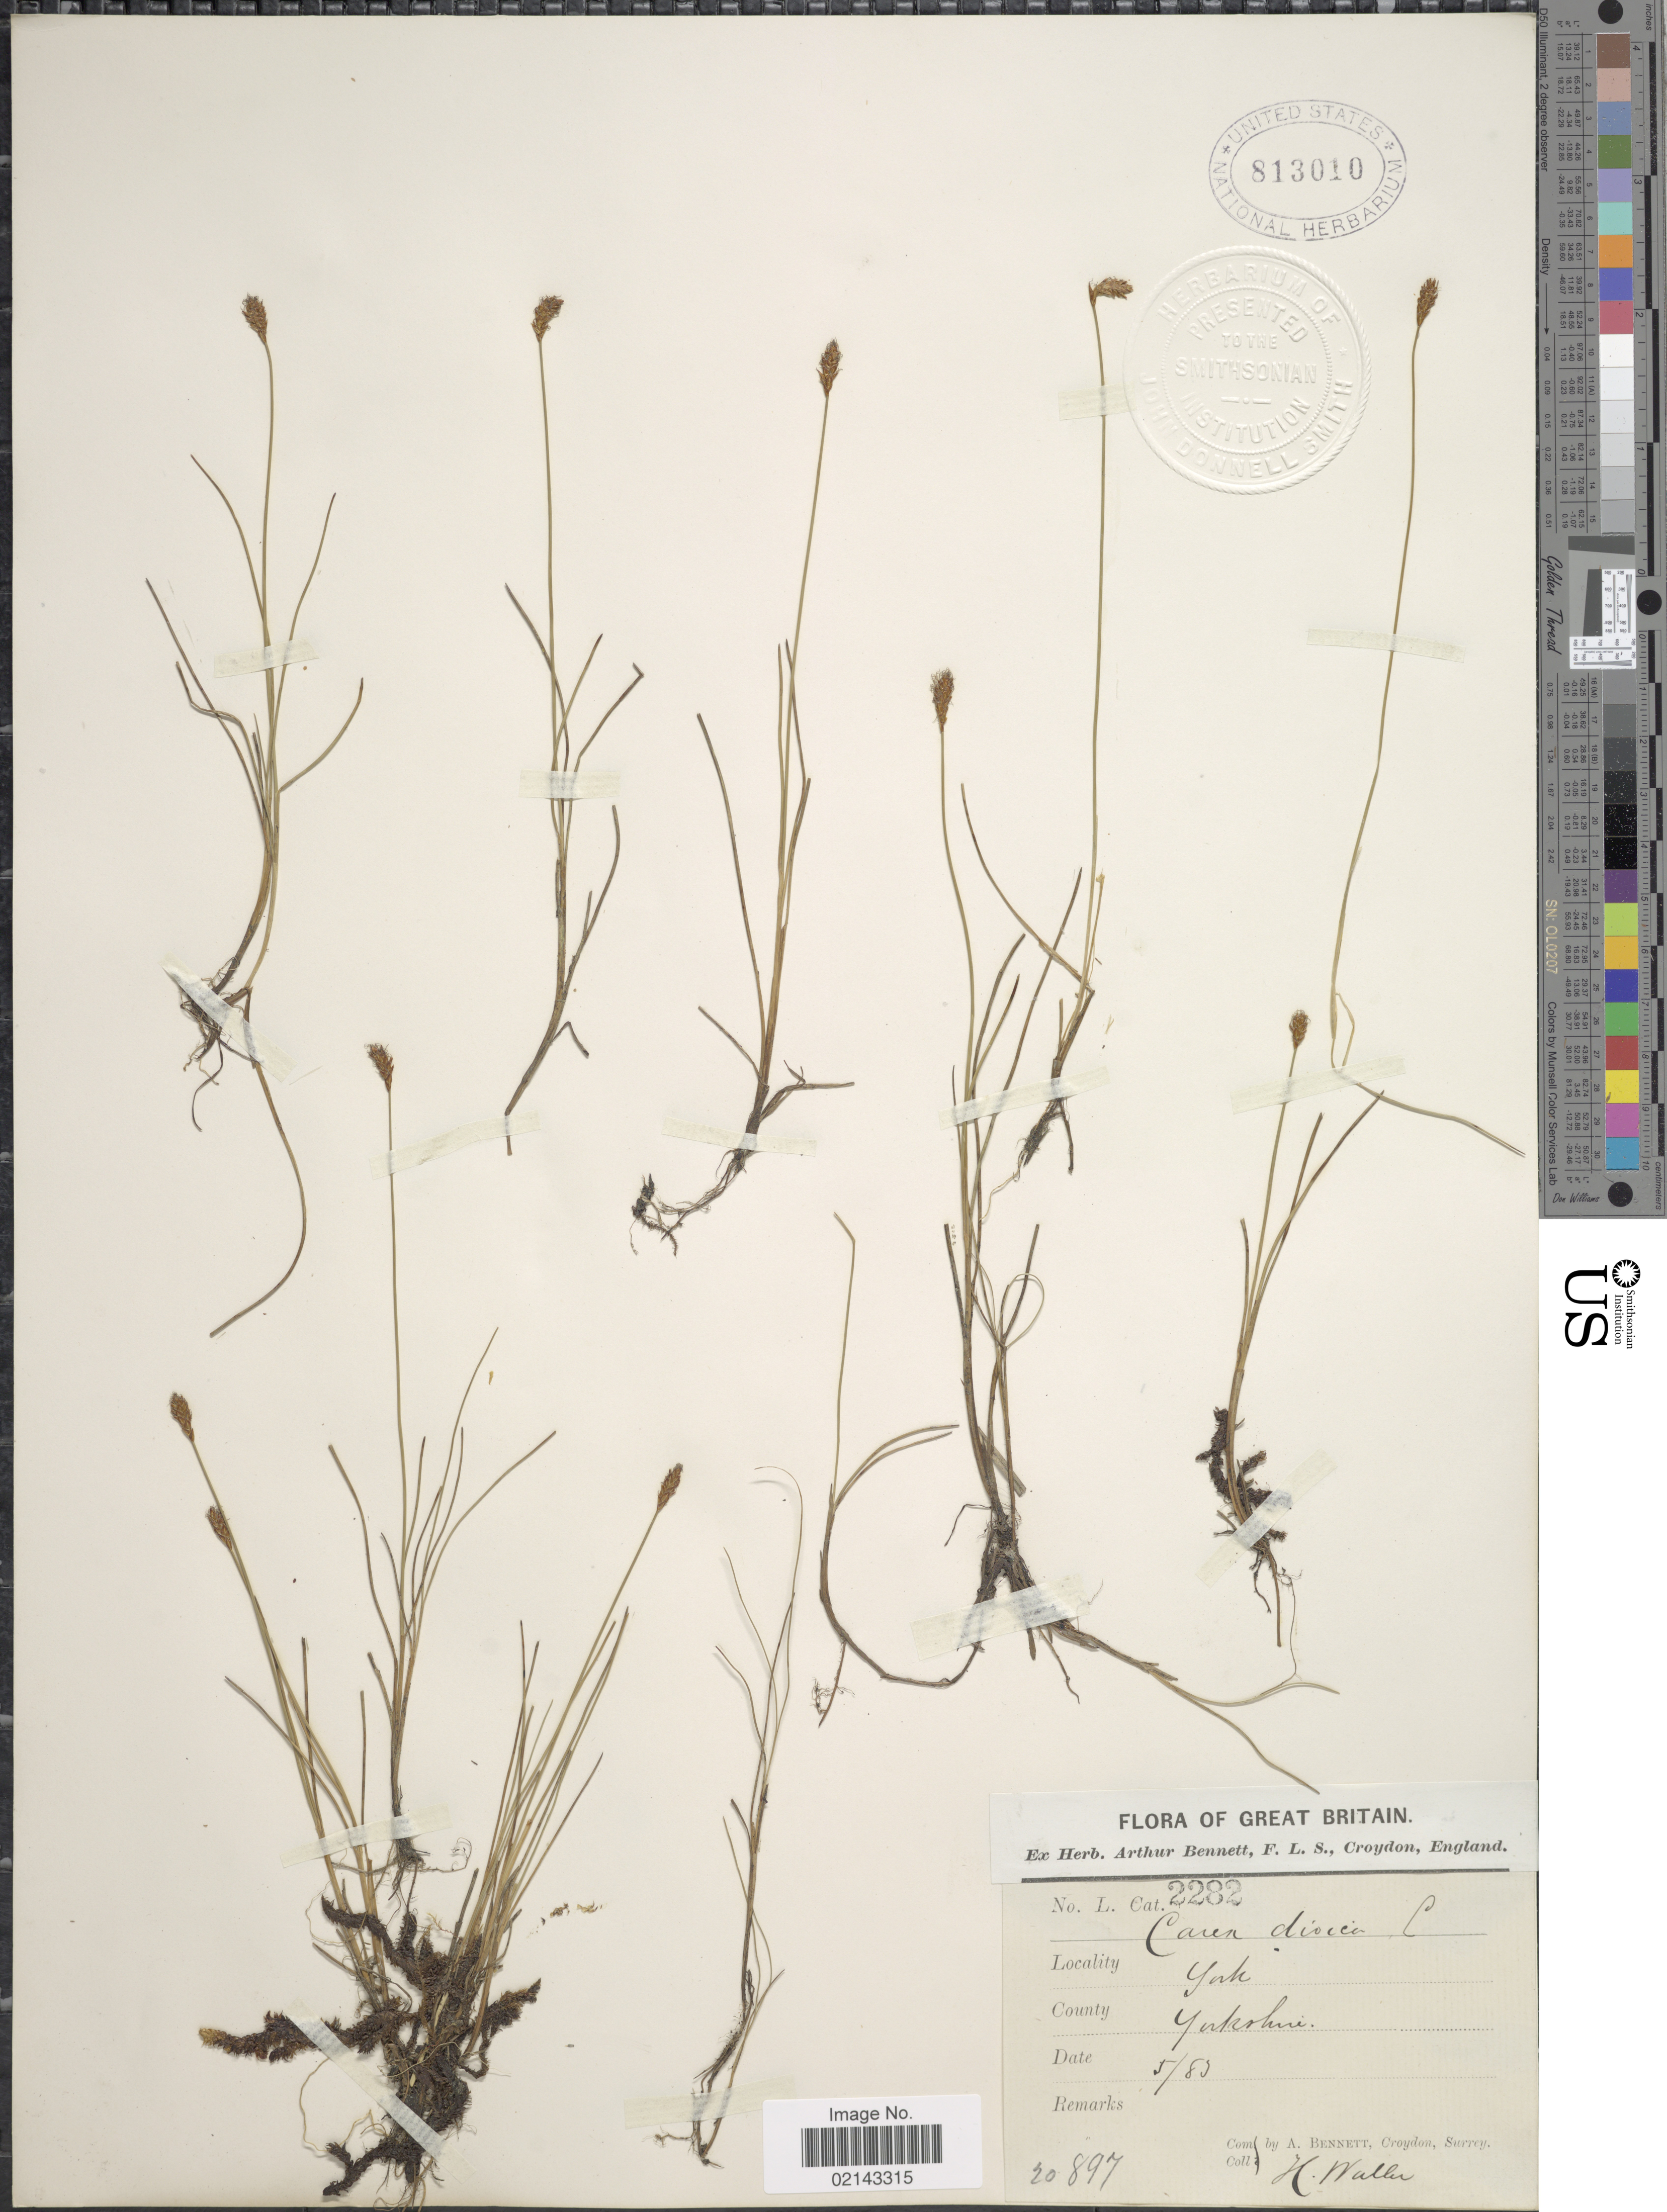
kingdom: Plantae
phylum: Tracheophyta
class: Liliopsida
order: Poales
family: Cyperaceae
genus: Carex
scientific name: Carex dioica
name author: L.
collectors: H. Waller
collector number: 897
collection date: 1883-05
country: United Kingdom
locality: Great Britain, York, County Yorkshire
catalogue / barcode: US 813010